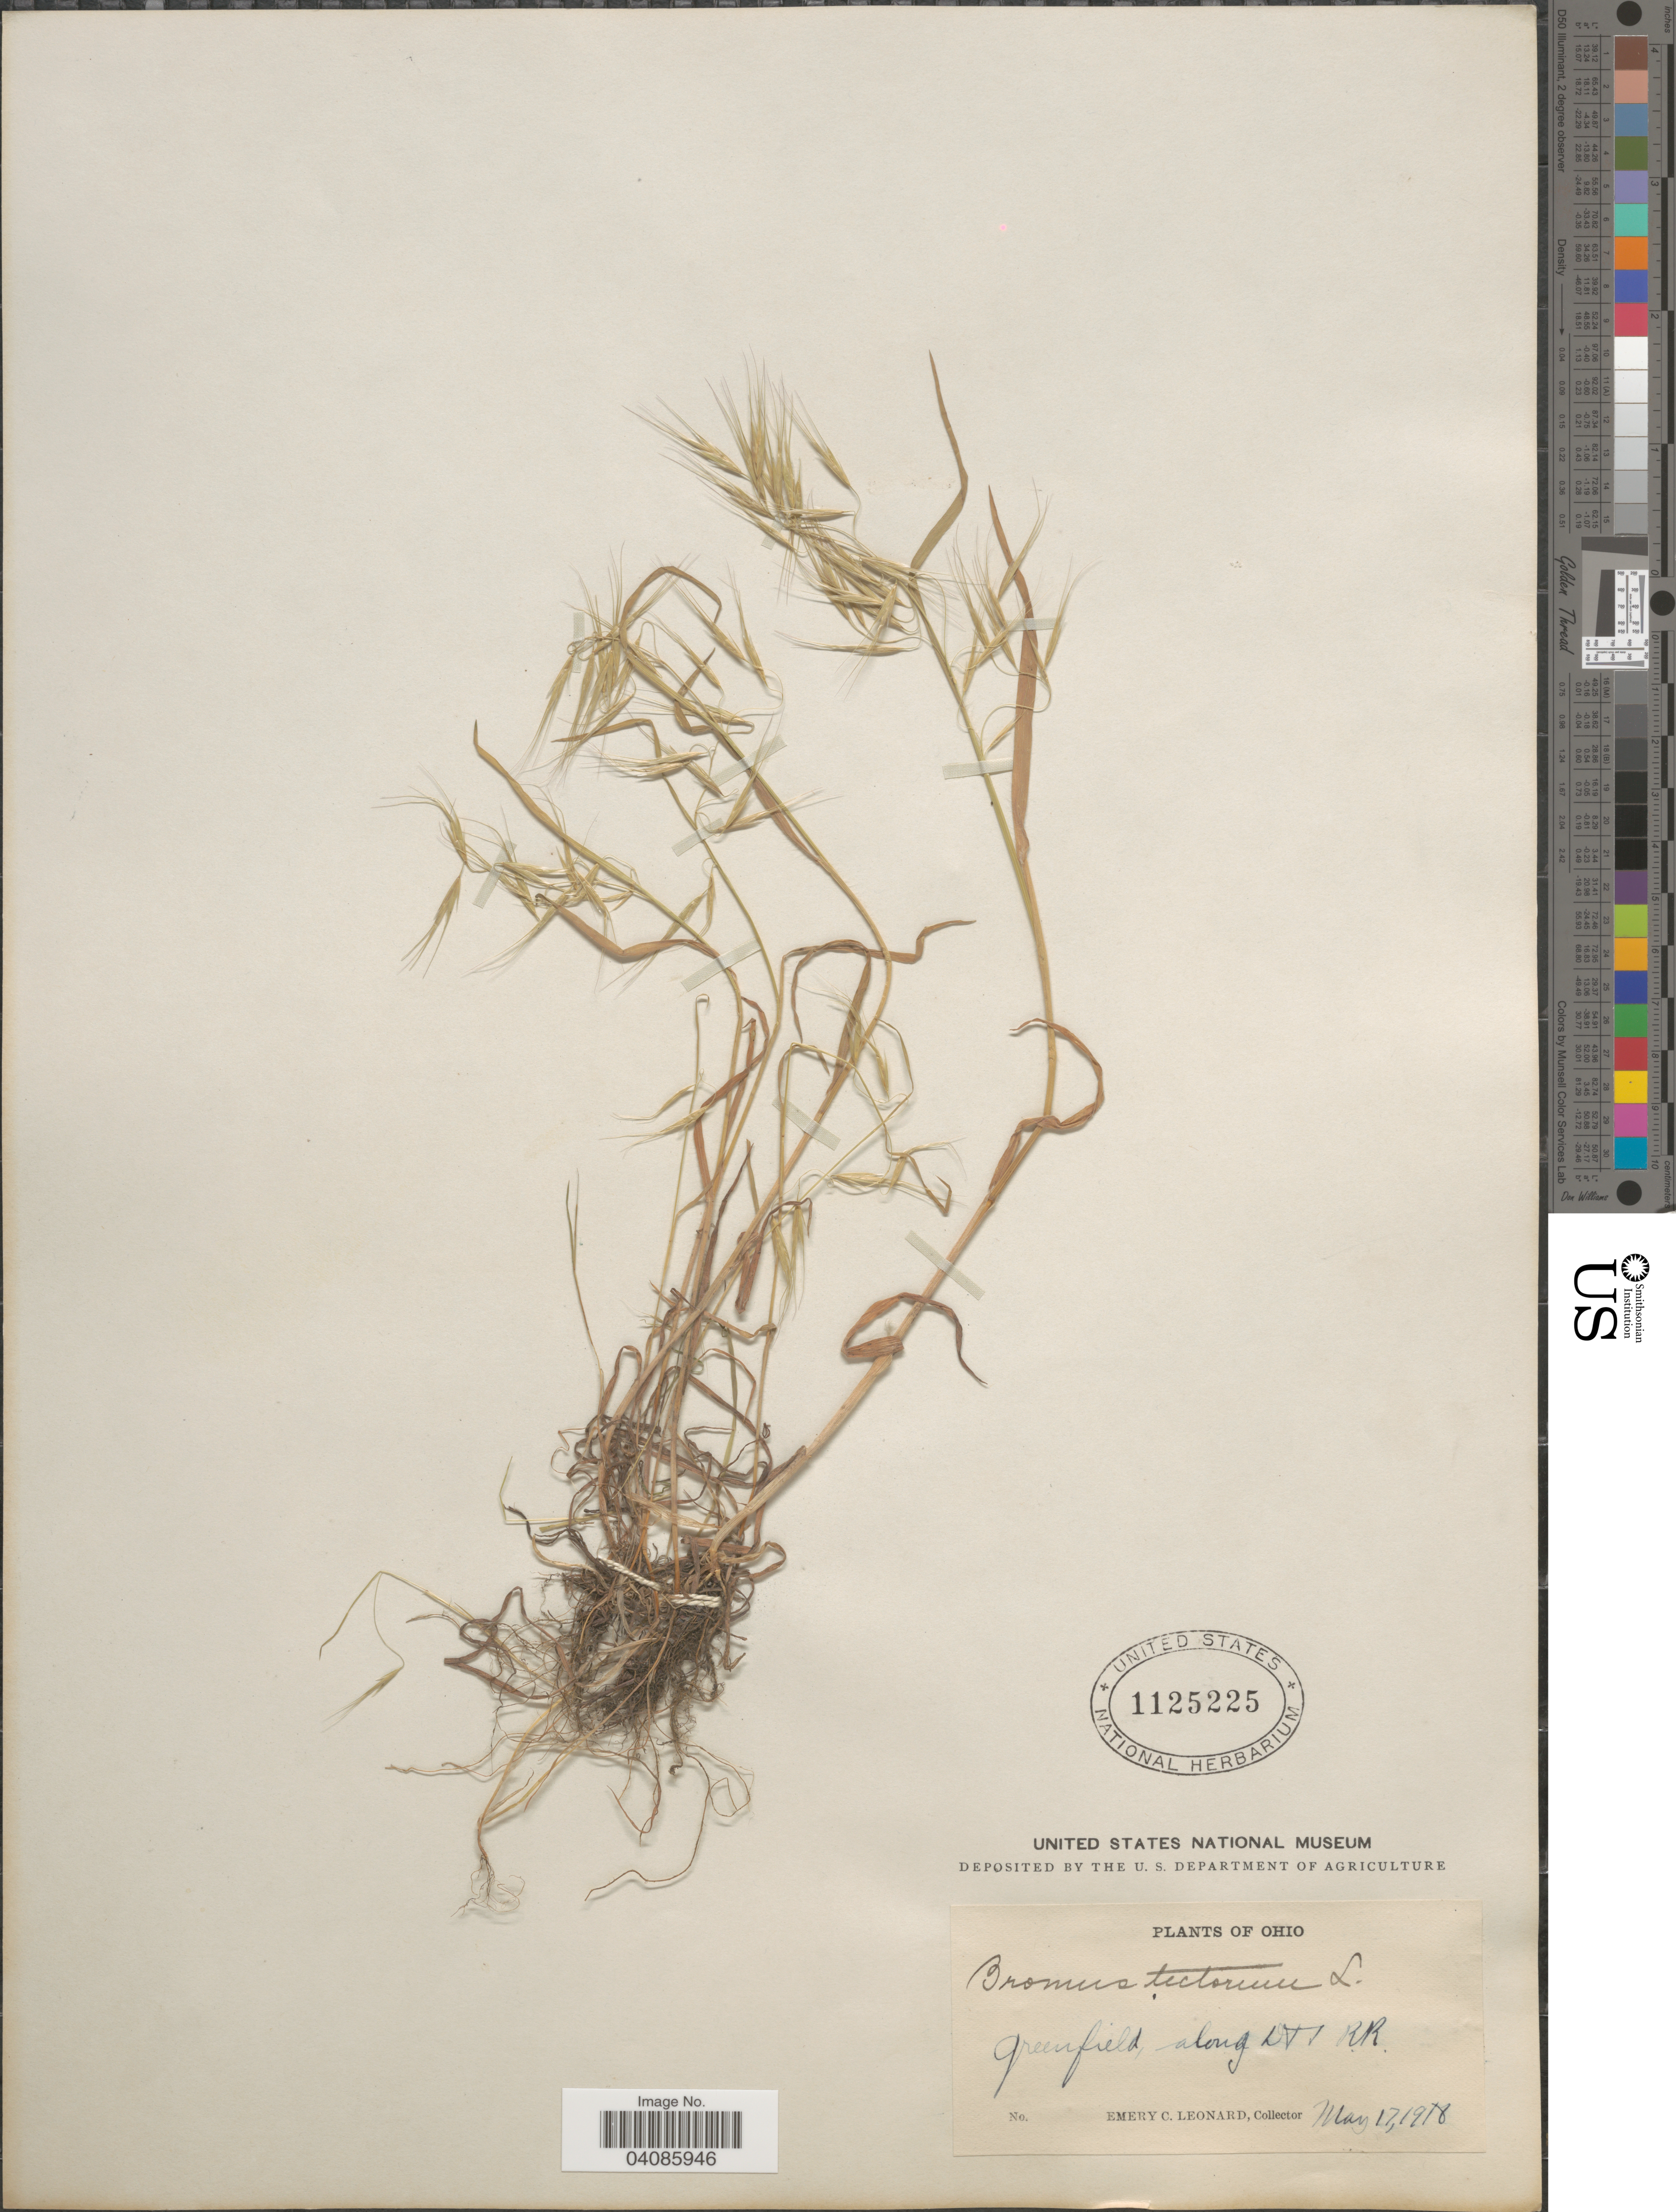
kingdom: Plantae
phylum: Tracheophyta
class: Liliopsida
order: Poales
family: Poaceae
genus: Bromus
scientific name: Bromus tectorum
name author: L.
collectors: E. C. Leonard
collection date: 1918-05-17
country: United States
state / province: Ohio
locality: Greenfield, along DTI R.R.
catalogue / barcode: US 1125225